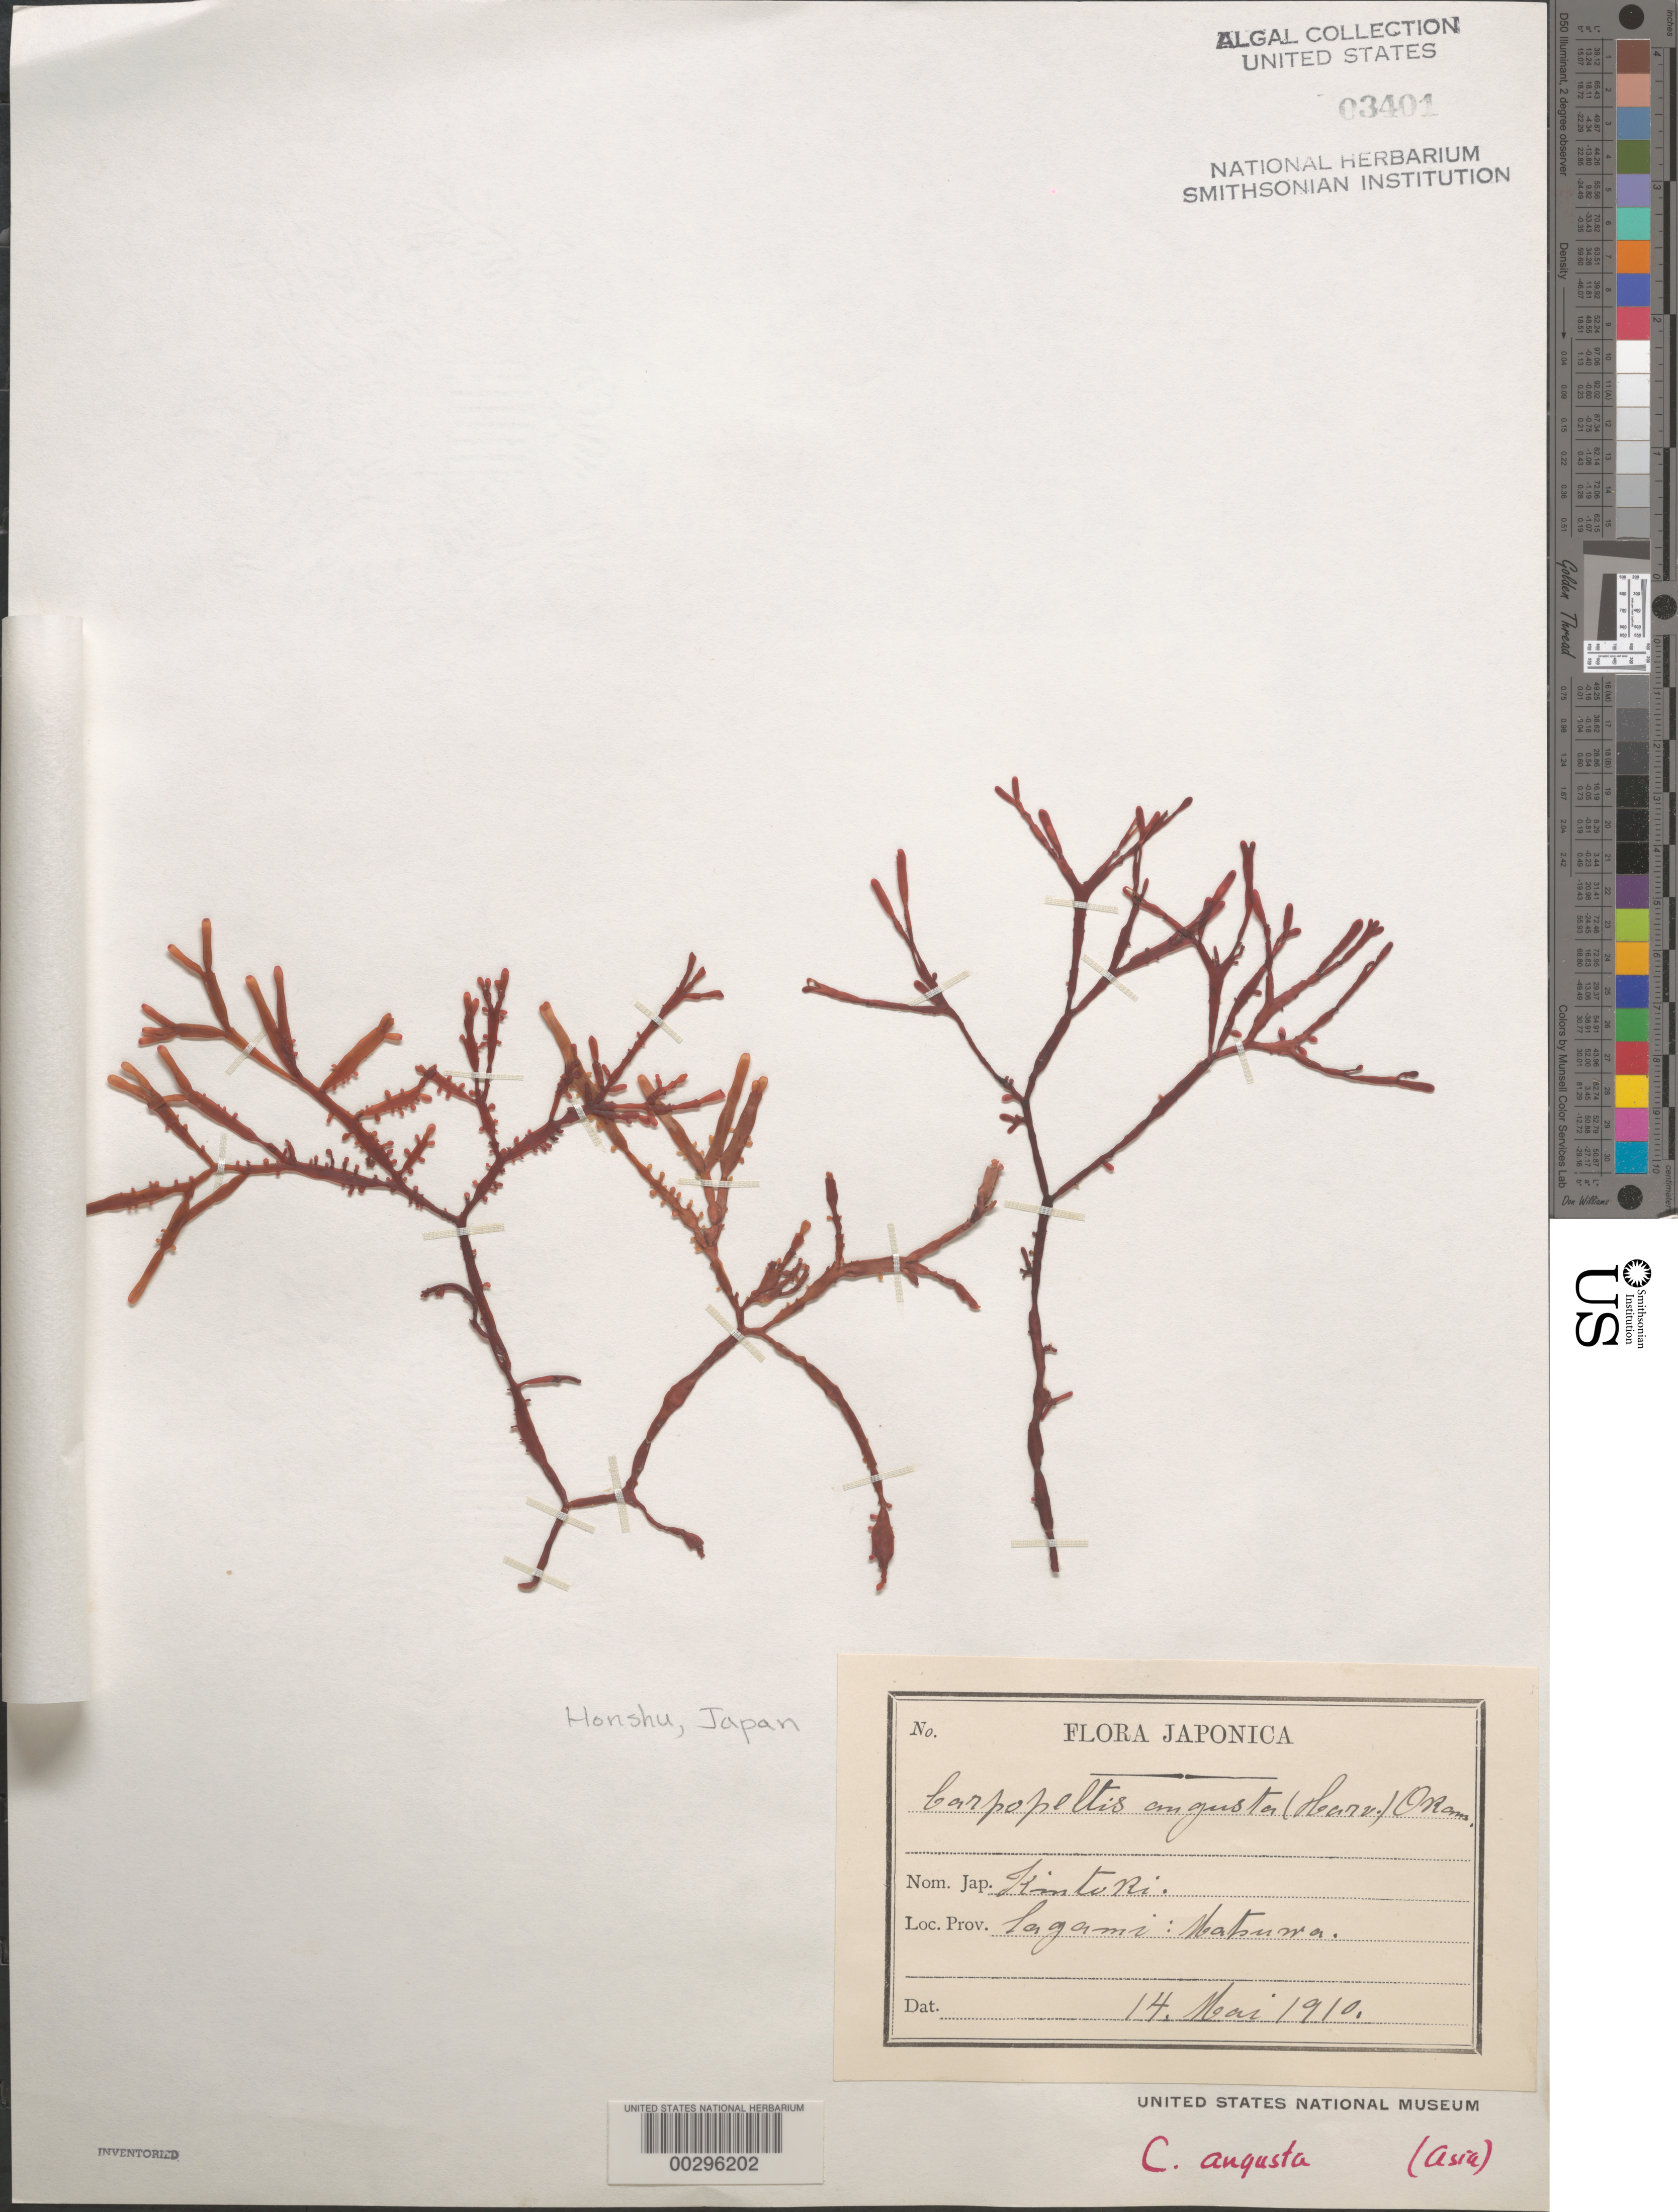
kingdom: Plantae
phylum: Rhodophyta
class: Florideophyceae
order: Halymeniales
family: Halymeniaceae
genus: Grateloupia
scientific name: Grateloupia angusta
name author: (Okamura) S. Kawaguchi & H.W. Wang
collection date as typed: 14 May 1910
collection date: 1910-05-14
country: Japan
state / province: Kanagawa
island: Honshu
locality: Matsuma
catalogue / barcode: US 3401